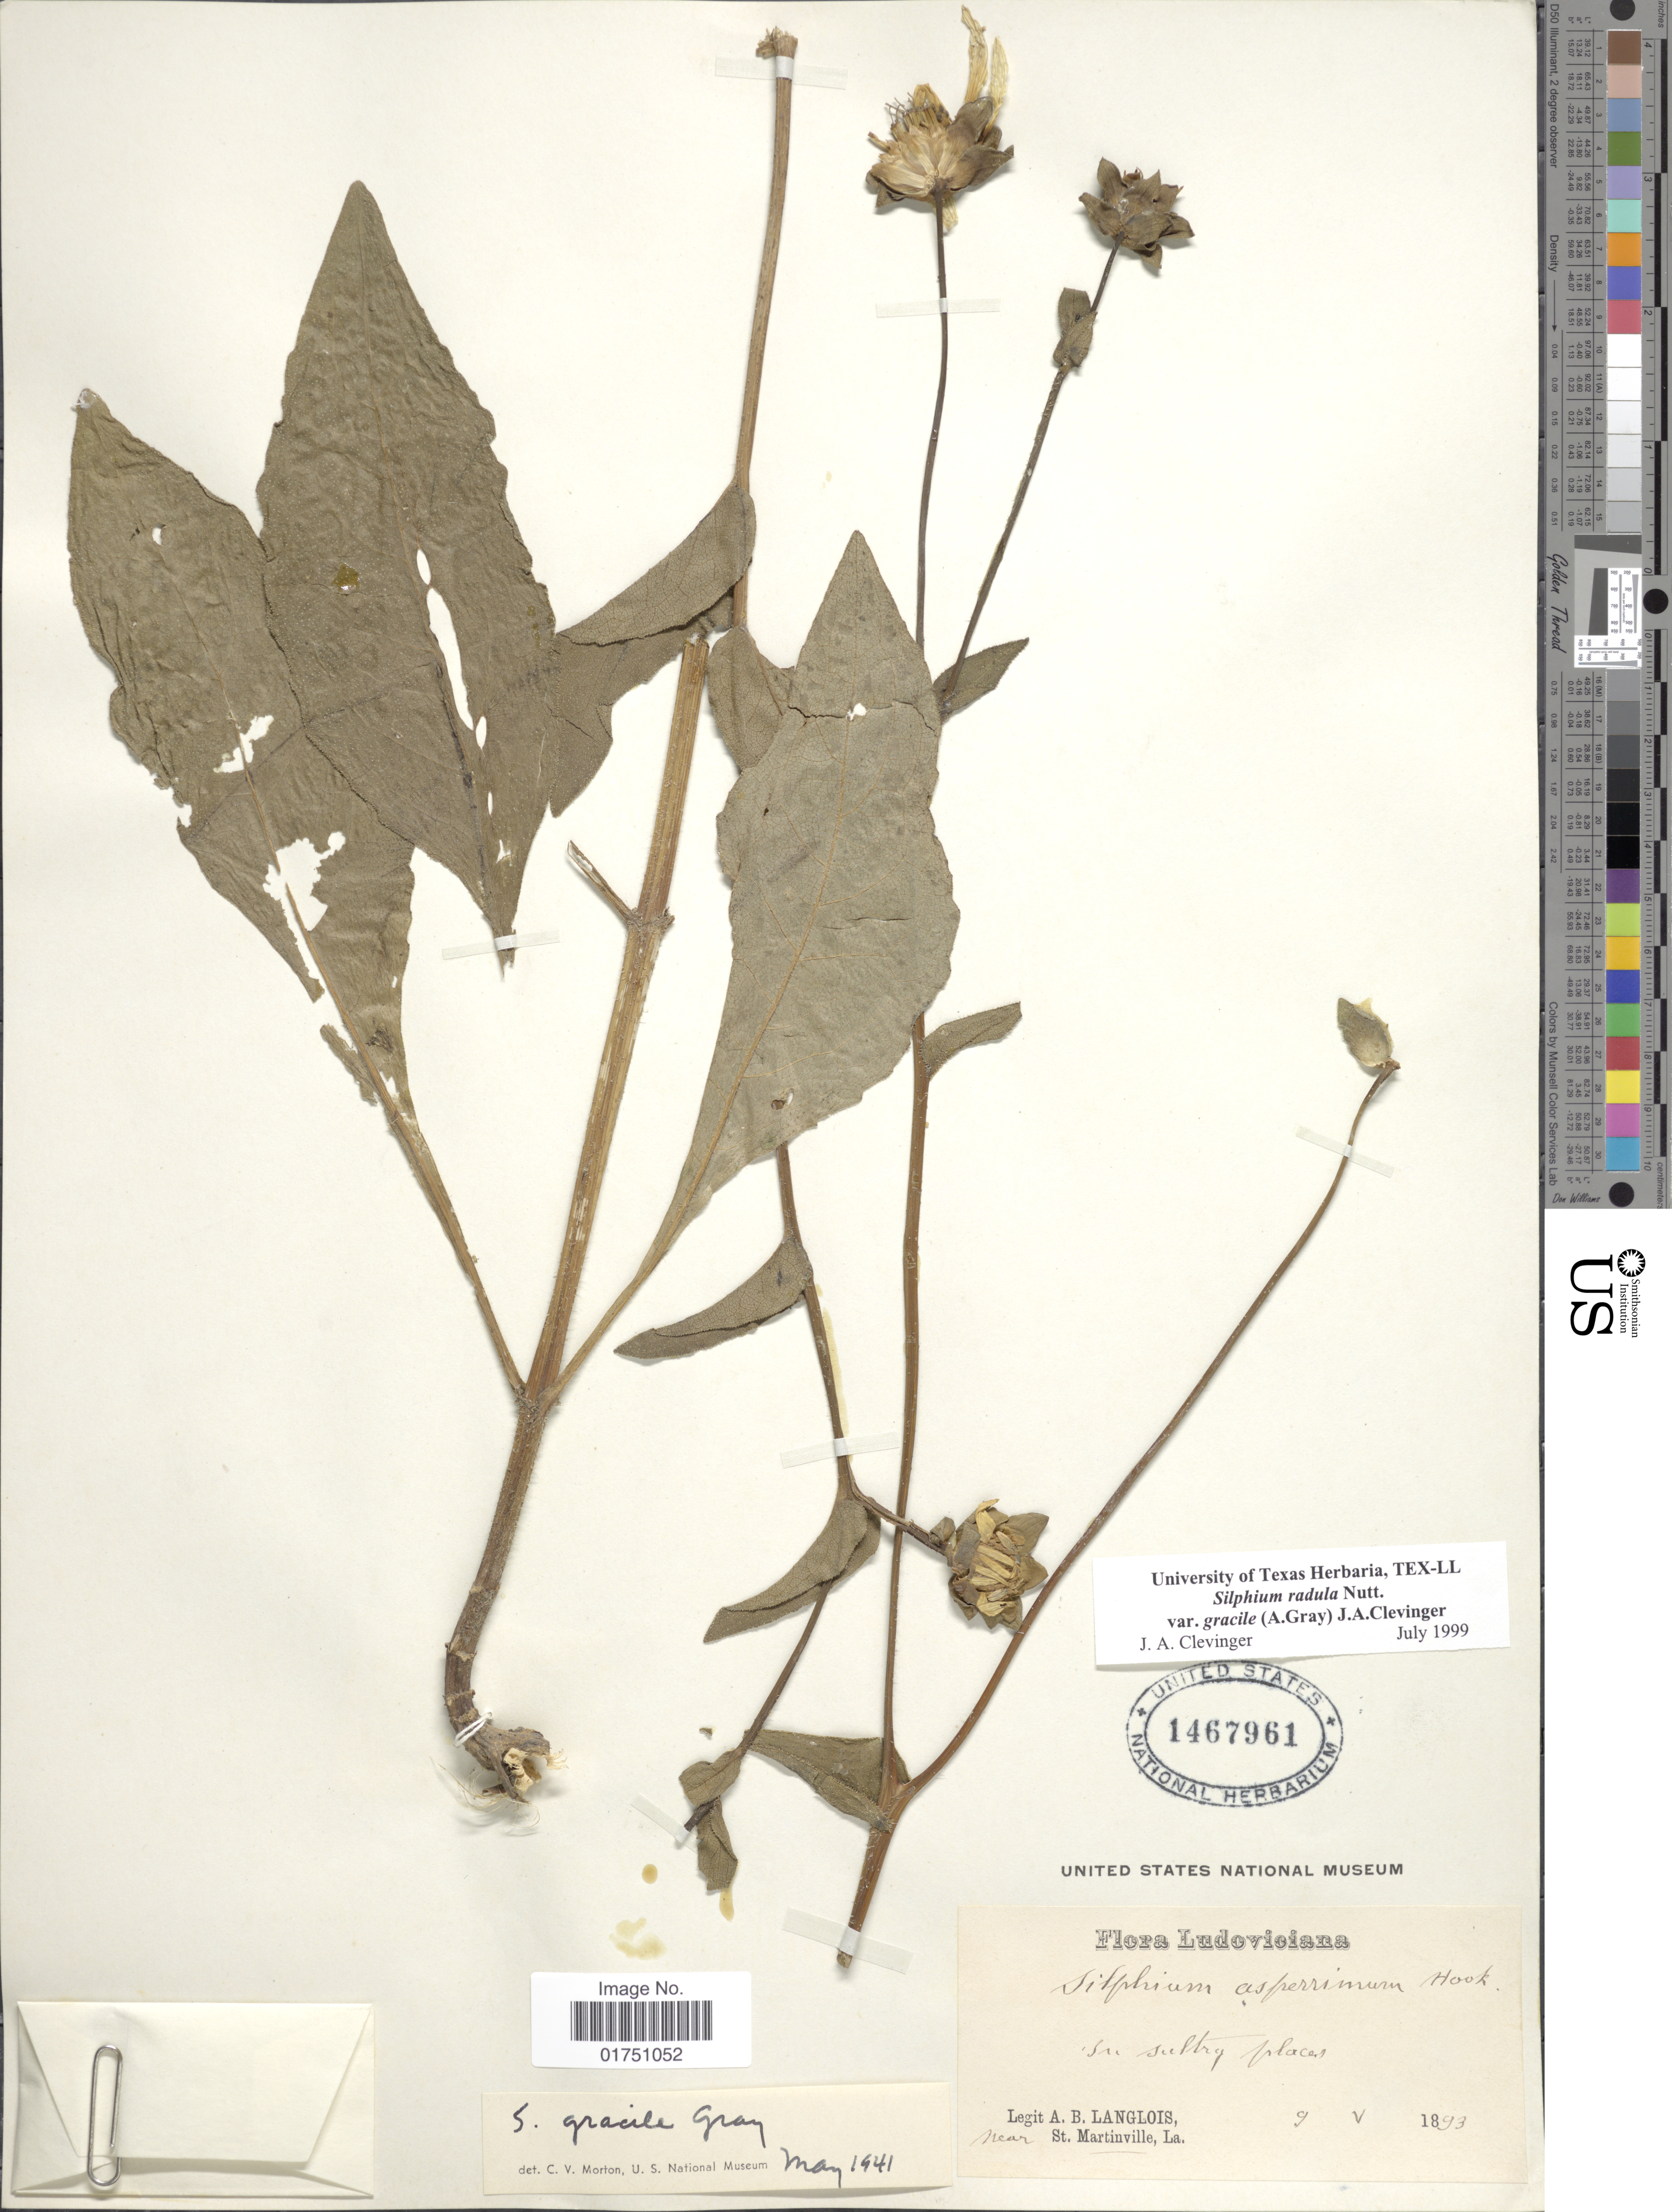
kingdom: Plantae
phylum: Tracheophyta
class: Magnoliopsida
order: Asterales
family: Asteraceae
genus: Silphium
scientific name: Silphium radula var. gracile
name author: (A. Gray) Clevinger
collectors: A. Langlois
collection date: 1893-05-09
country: United States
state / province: Louisiana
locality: Ludoviciana. In sultry places near St. Martinville, La.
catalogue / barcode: US 1467961